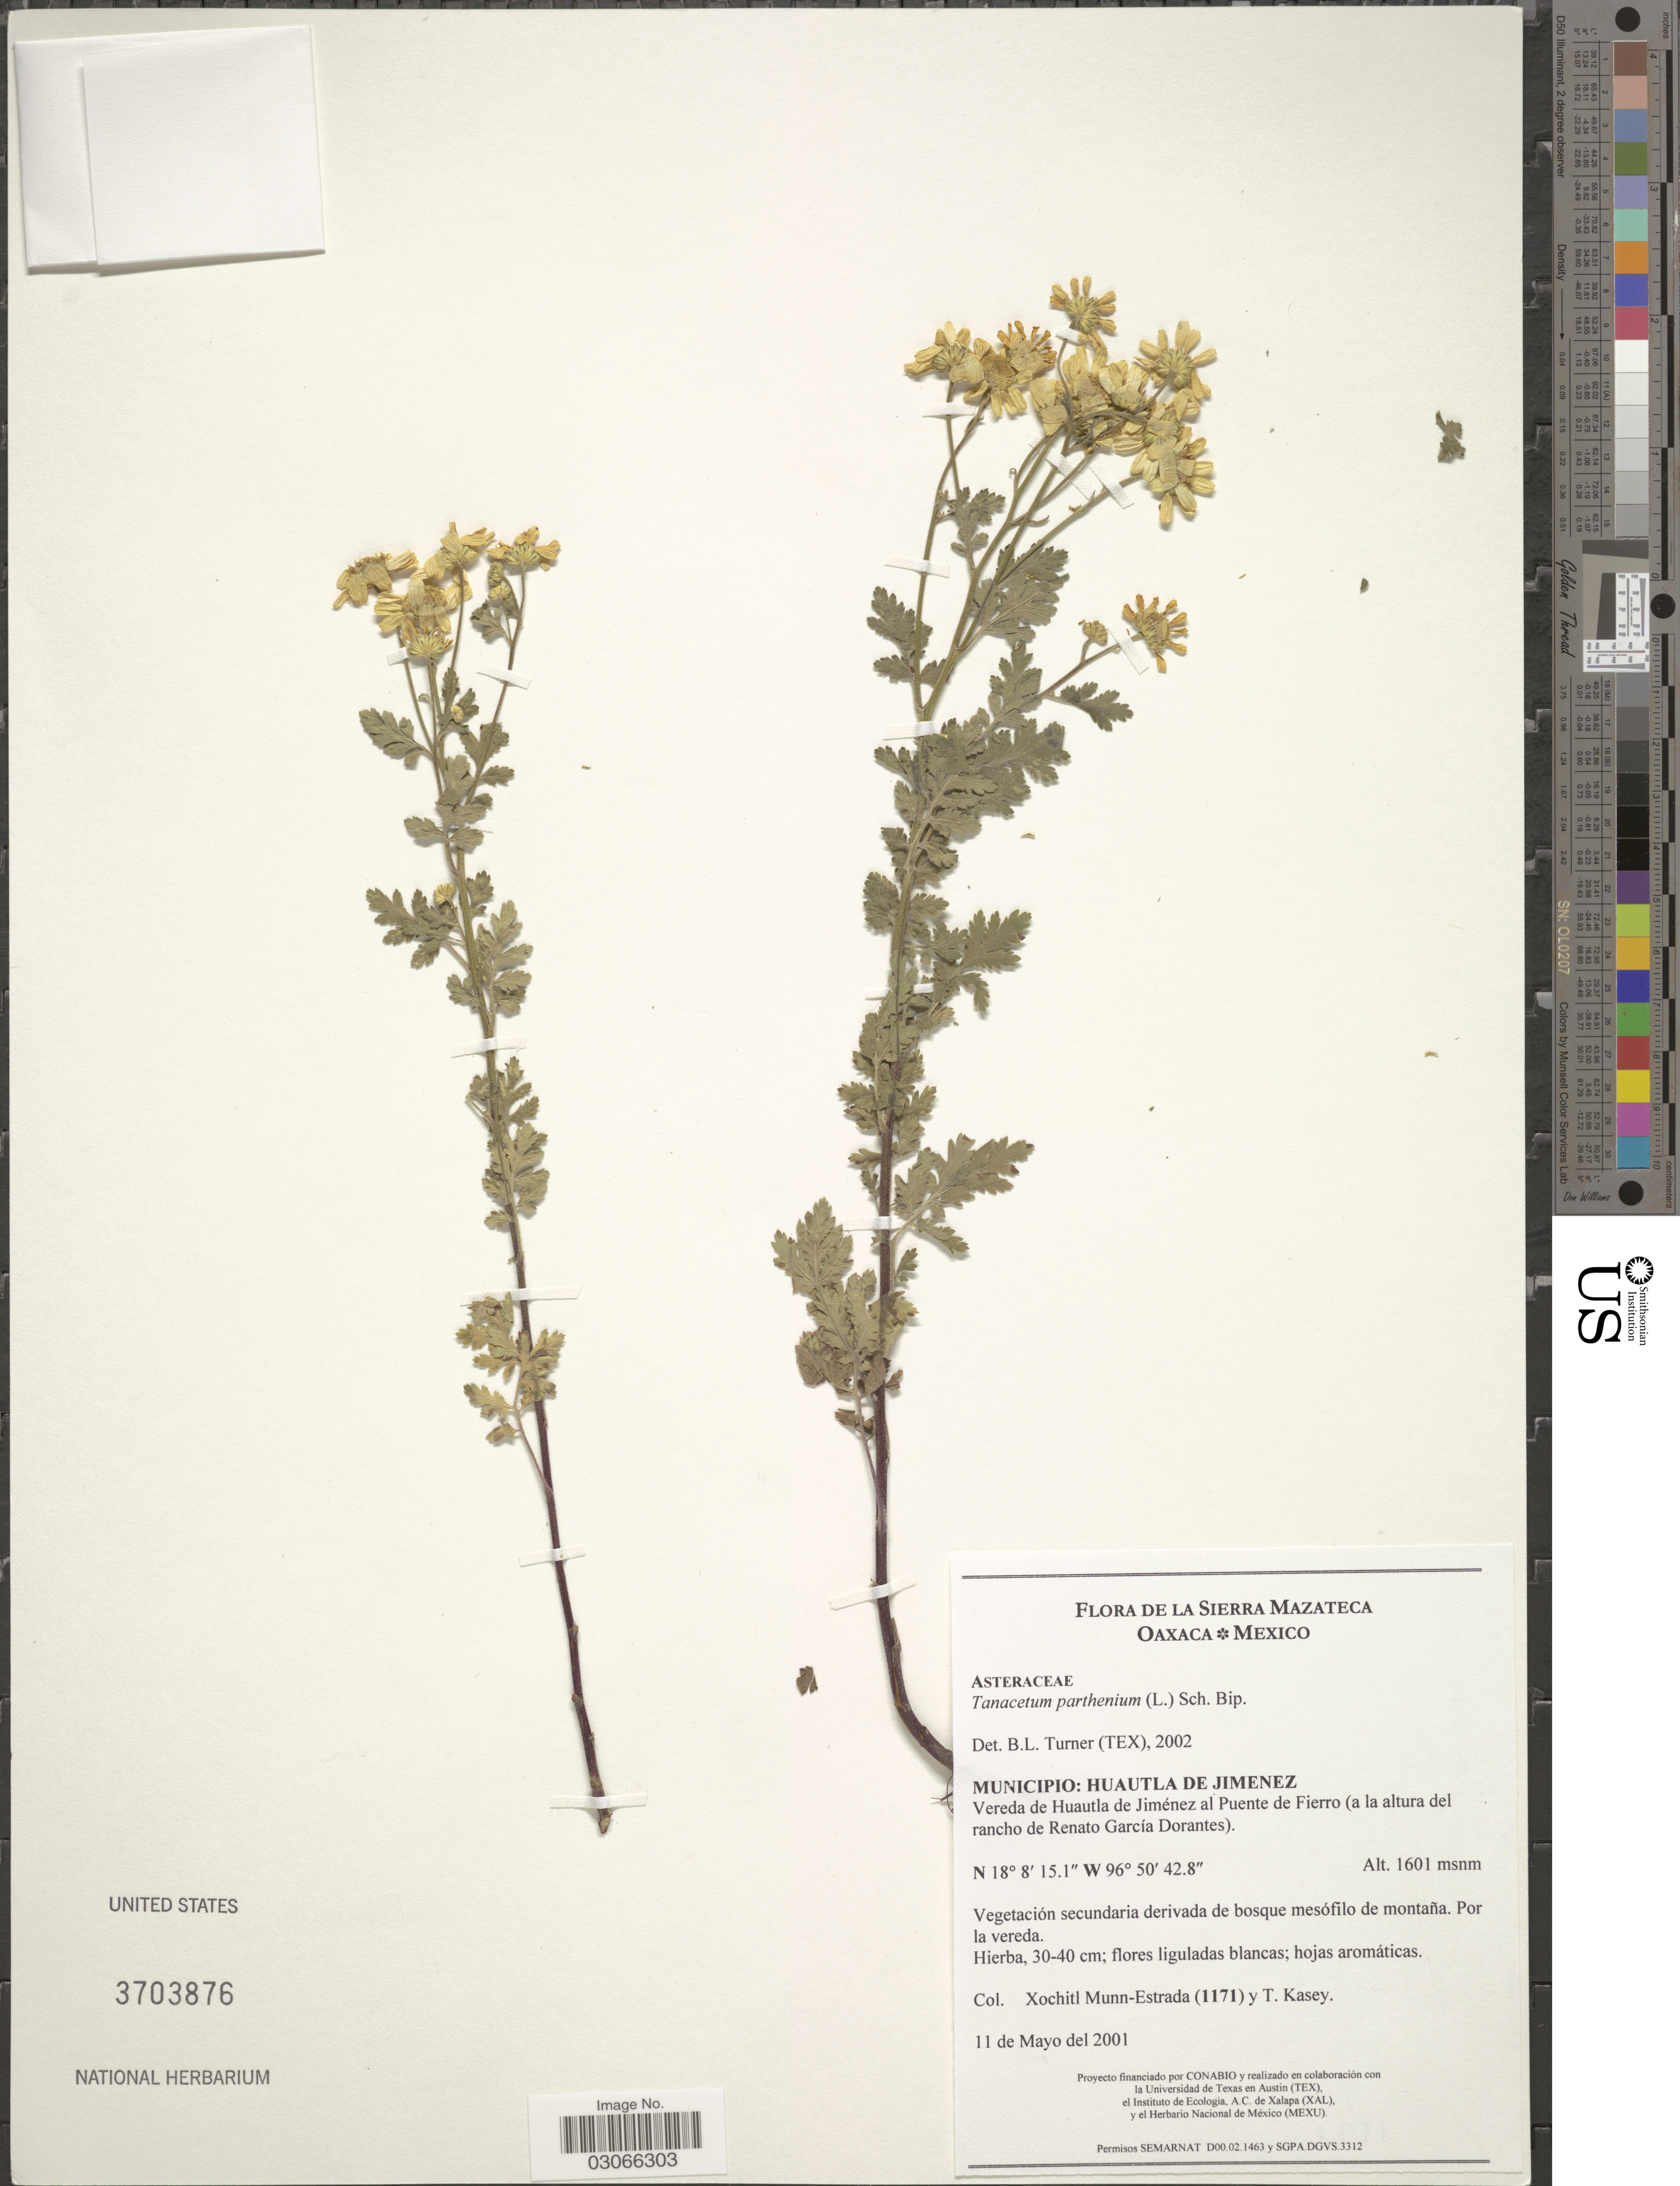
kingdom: Plantae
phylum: Tracheophyta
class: Magnoliopsida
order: Asterales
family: Asteraceae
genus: Tanacetum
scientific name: Tanacetum parthenium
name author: (L.) Sch. Bip.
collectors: X. Munn-Estrada & T. Kasey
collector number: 1171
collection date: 2001-05-11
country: Mexico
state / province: Oaxaca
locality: La Sierra Mazateca. Municipio: Huautla de Jimenez. Vereda de Huautla de Jiménez al Puente de Fierro (a la altura del rancho de Renato García Dorantes).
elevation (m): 1601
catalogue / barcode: US 3703876